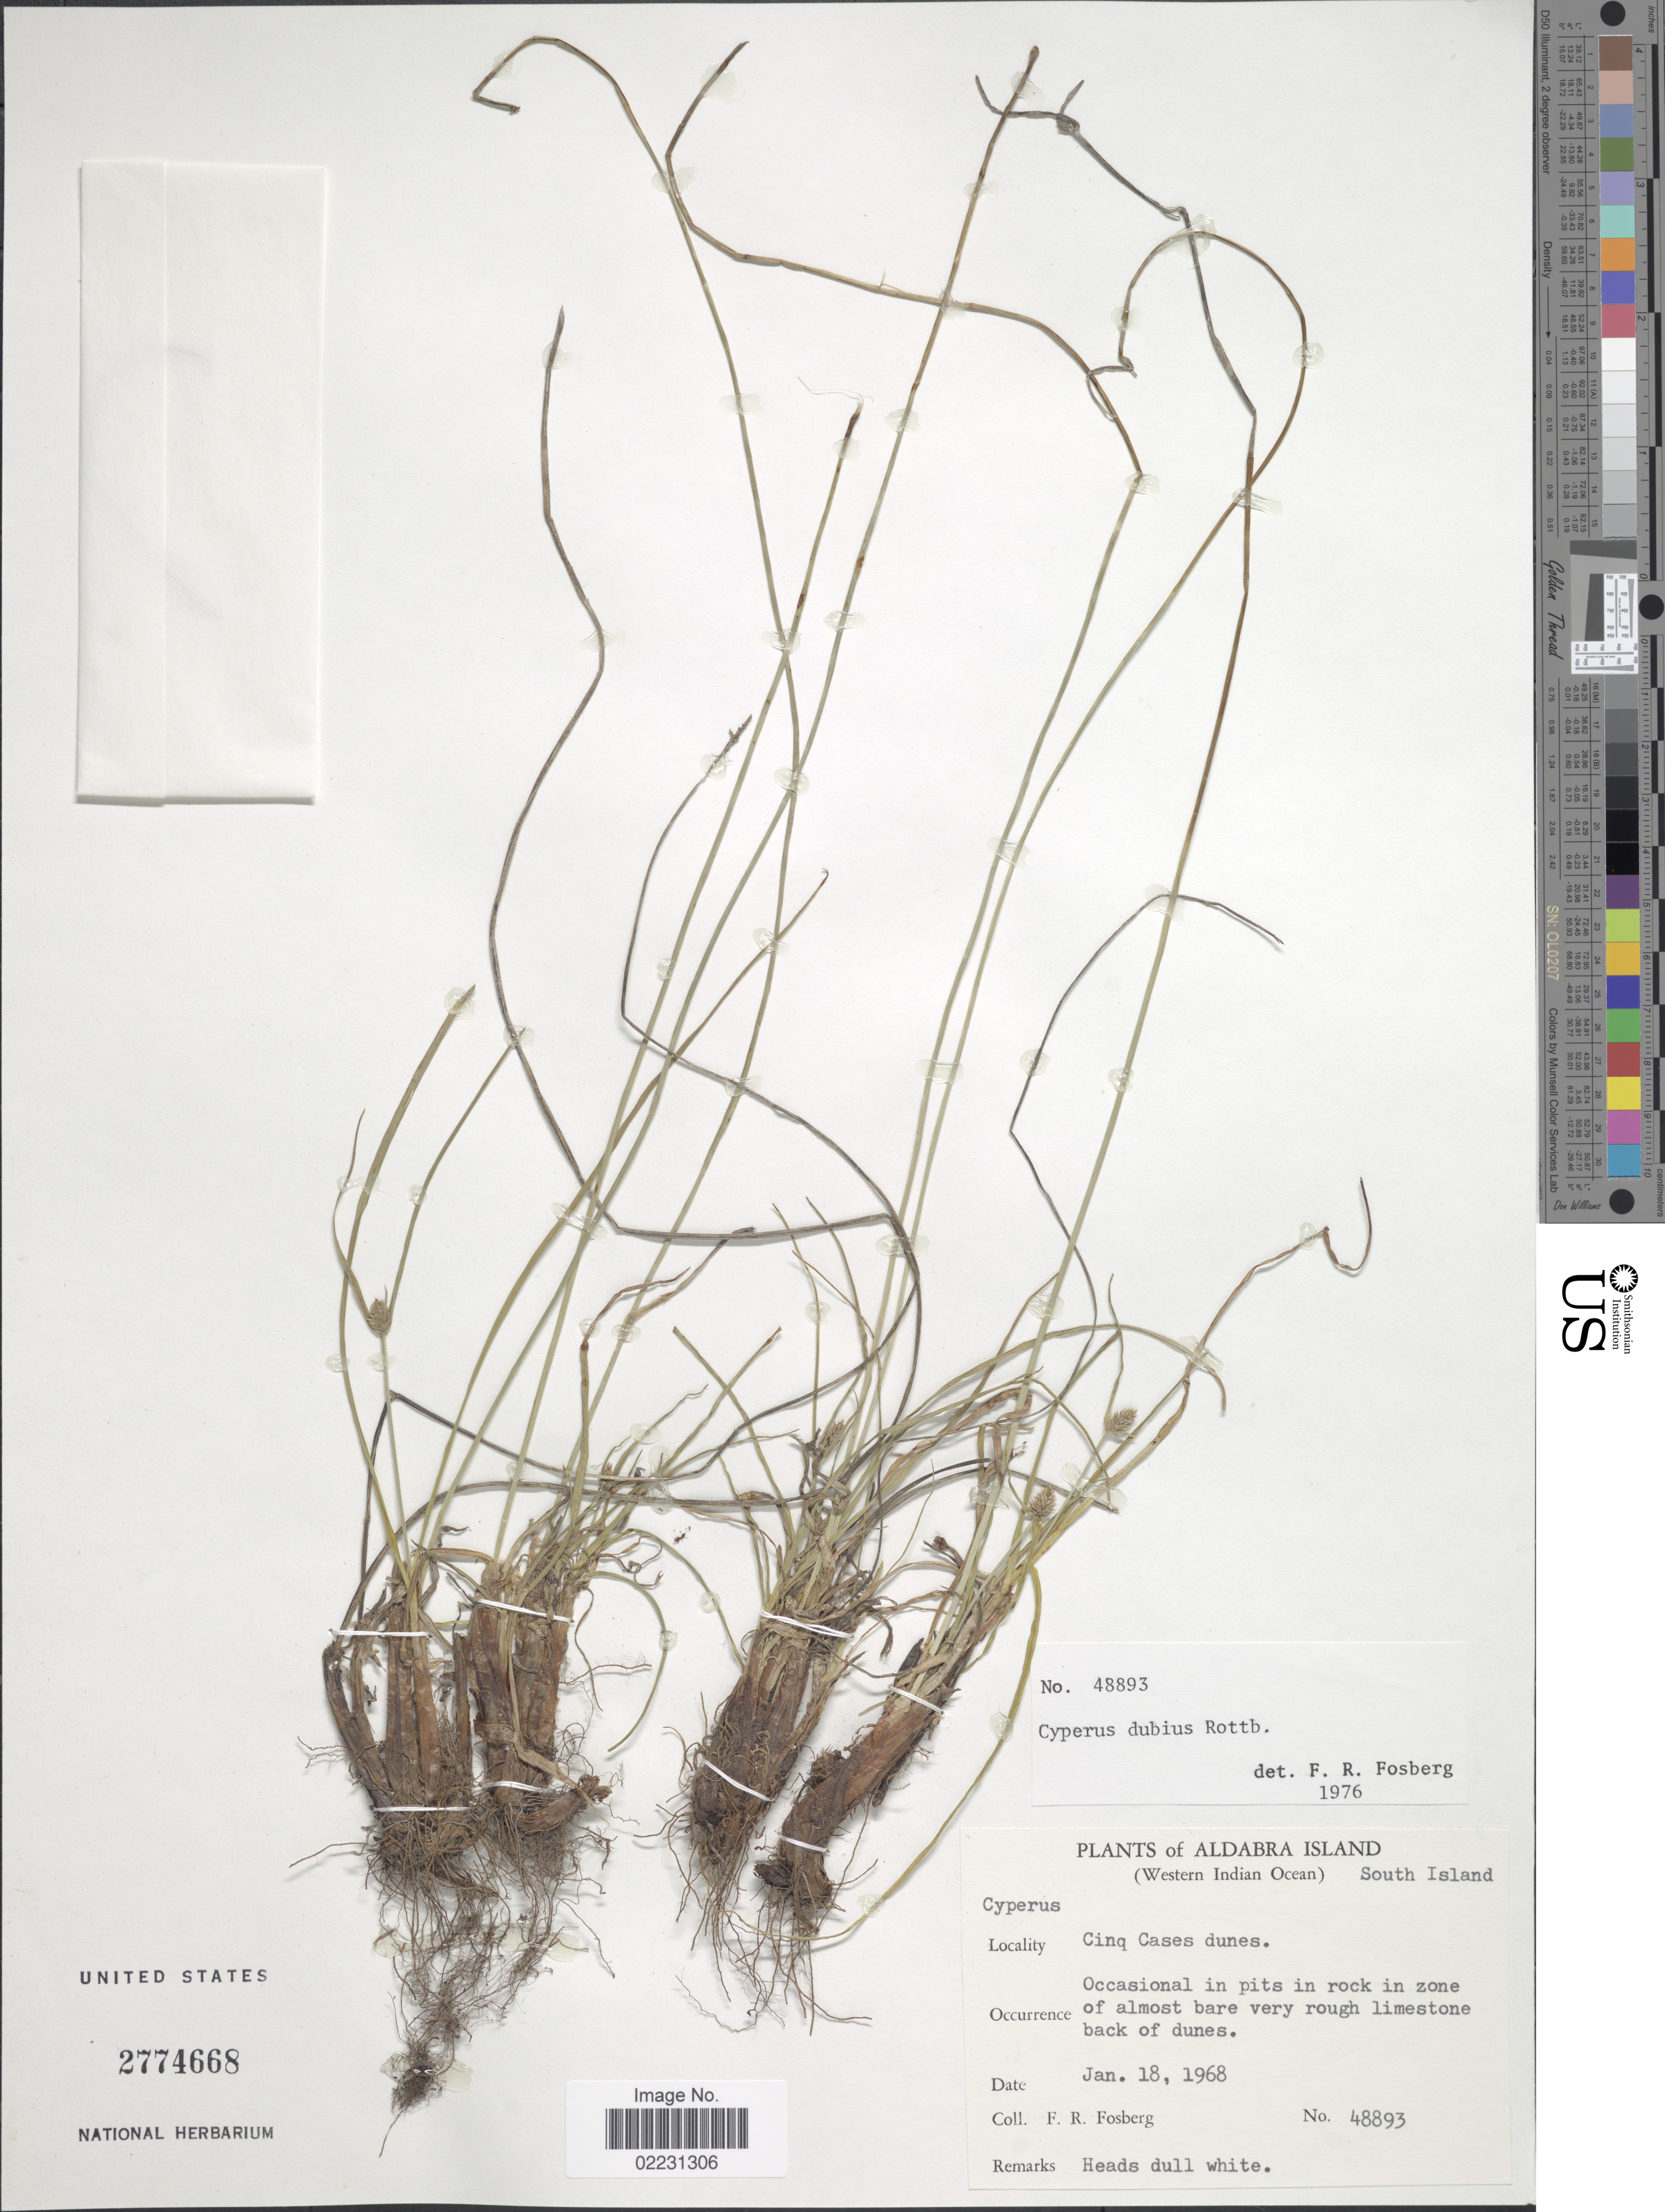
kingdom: Plantae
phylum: Tracheophyta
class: Liliopsida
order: Poales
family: Cyperaceae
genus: Cyperus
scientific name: Cyperus dubius Rottb. var. dubius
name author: Rottb.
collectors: F. R. Fosberg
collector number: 48893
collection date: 1968-01-18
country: Seychelles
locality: Aldabra Island. (Western Indian Ocean). South Island. Cinq Cases dunes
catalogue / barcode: US 2774668